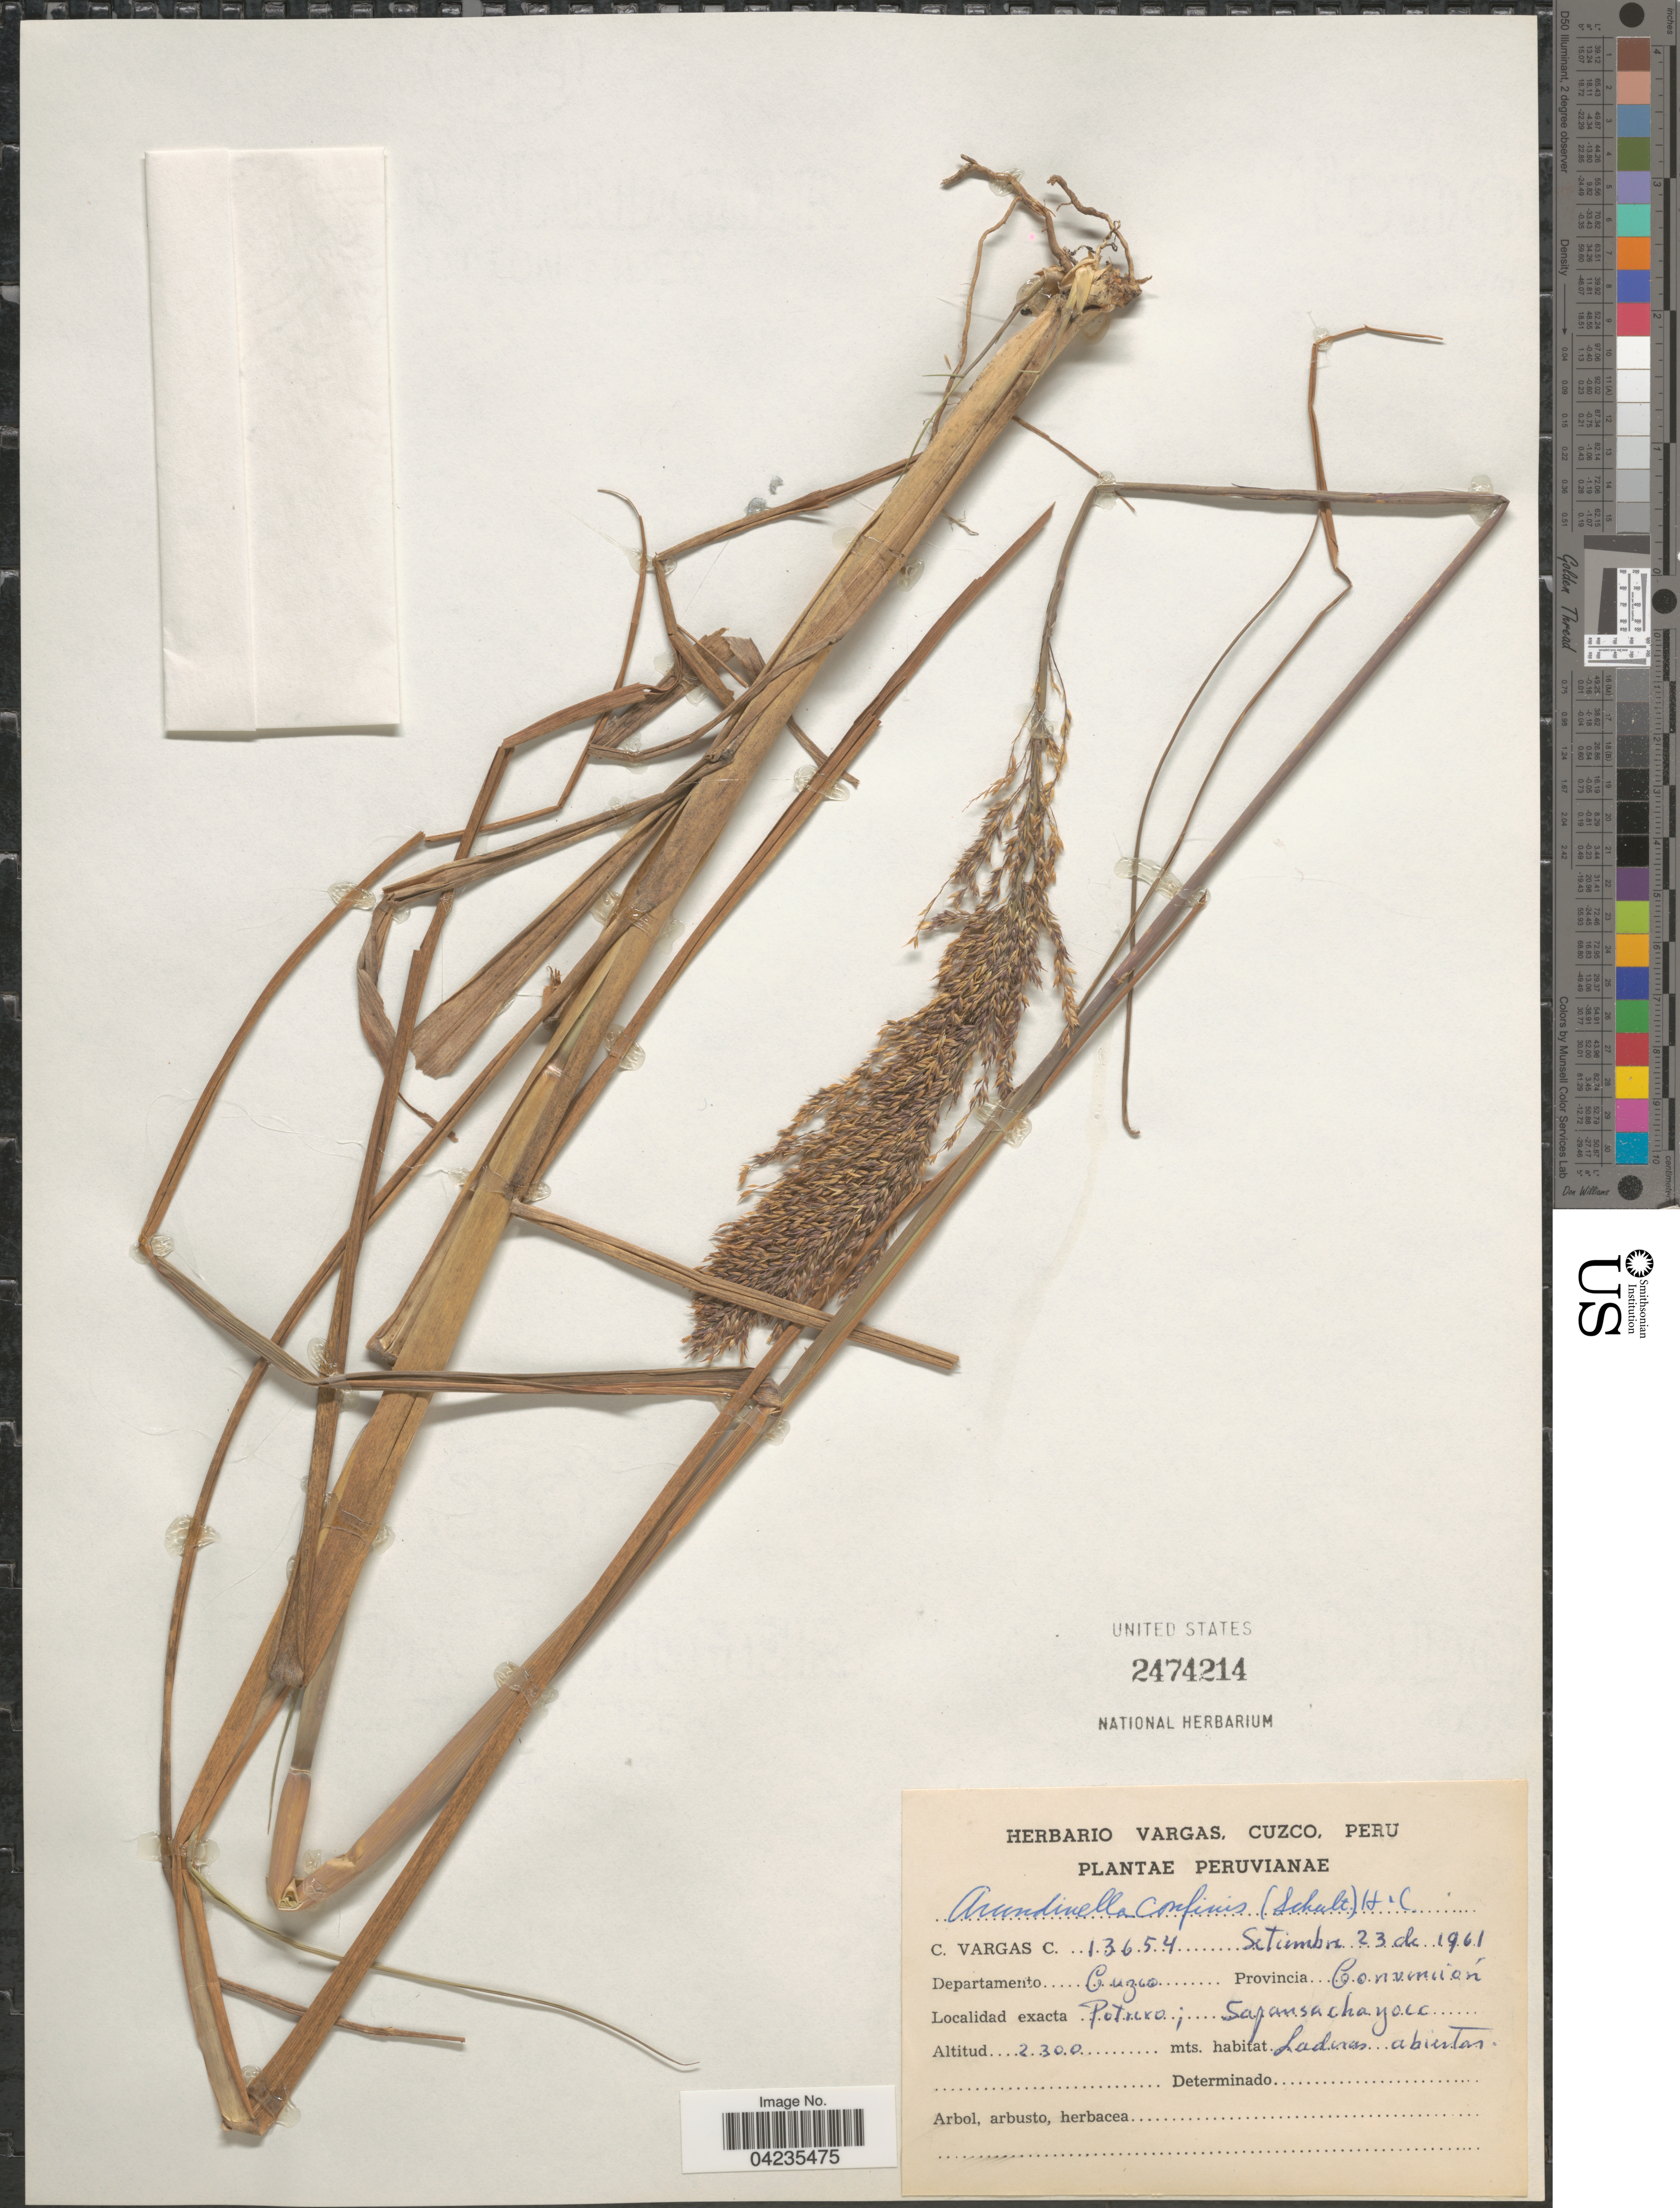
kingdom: Plantae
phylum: Tracheophyta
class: Liliopsida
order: Poales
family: Poaceae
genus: Arundinella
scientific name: Arundinella hispida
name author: (Humb. & Bonpl. ex Willd.) Kuntze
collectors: C. Vargas Calderón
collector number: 13654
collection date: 1961-09-23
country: Peru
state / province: Cusco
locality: Departamento Cuzco. Provincia Convención. Potrero; Sapansachayocc.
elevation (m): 2300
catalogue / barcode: US 2474214